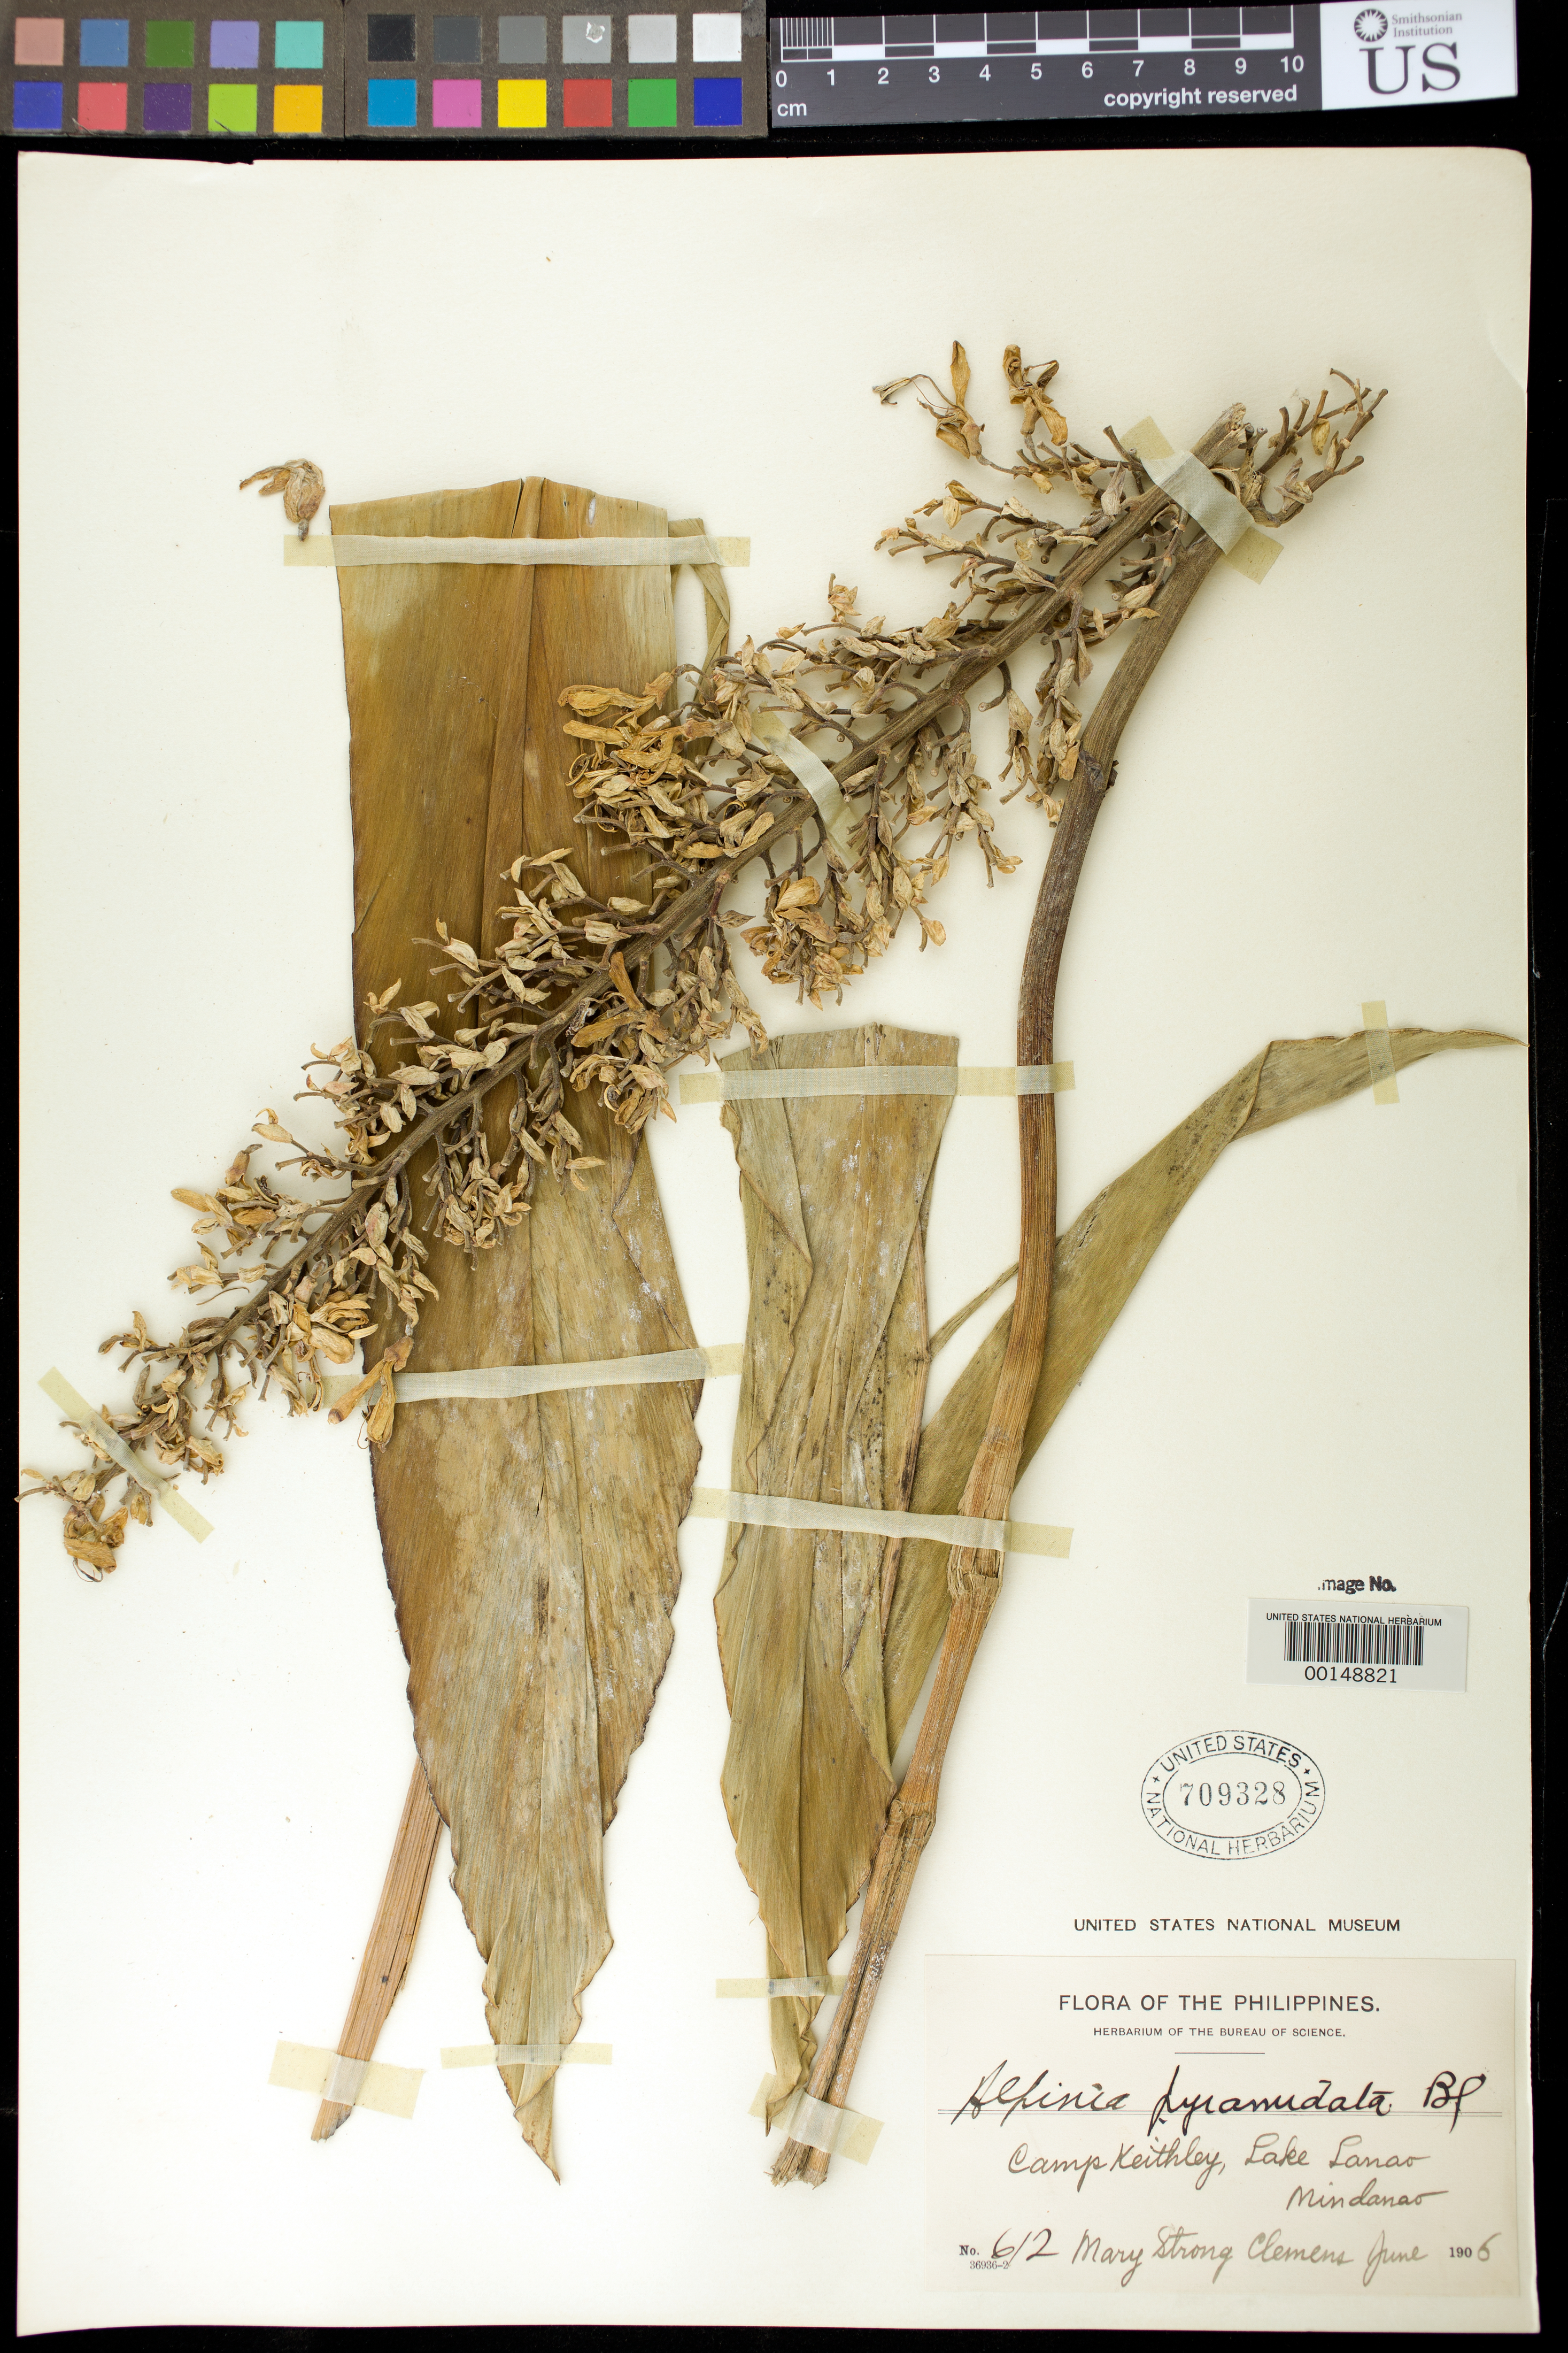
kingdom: Plantae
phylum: Tracheophyta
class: Liliopsida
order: Zingiberales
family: Zingiberaceae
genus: Alpinia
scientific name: Alpinia pyramidata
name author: Blume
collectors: M. S. Clemens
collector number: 612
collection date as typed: Jun 1906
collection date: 1906-06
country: Philippines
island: Mindanao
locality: Camp Keithley, Lake Lanao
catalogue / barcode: US 709328